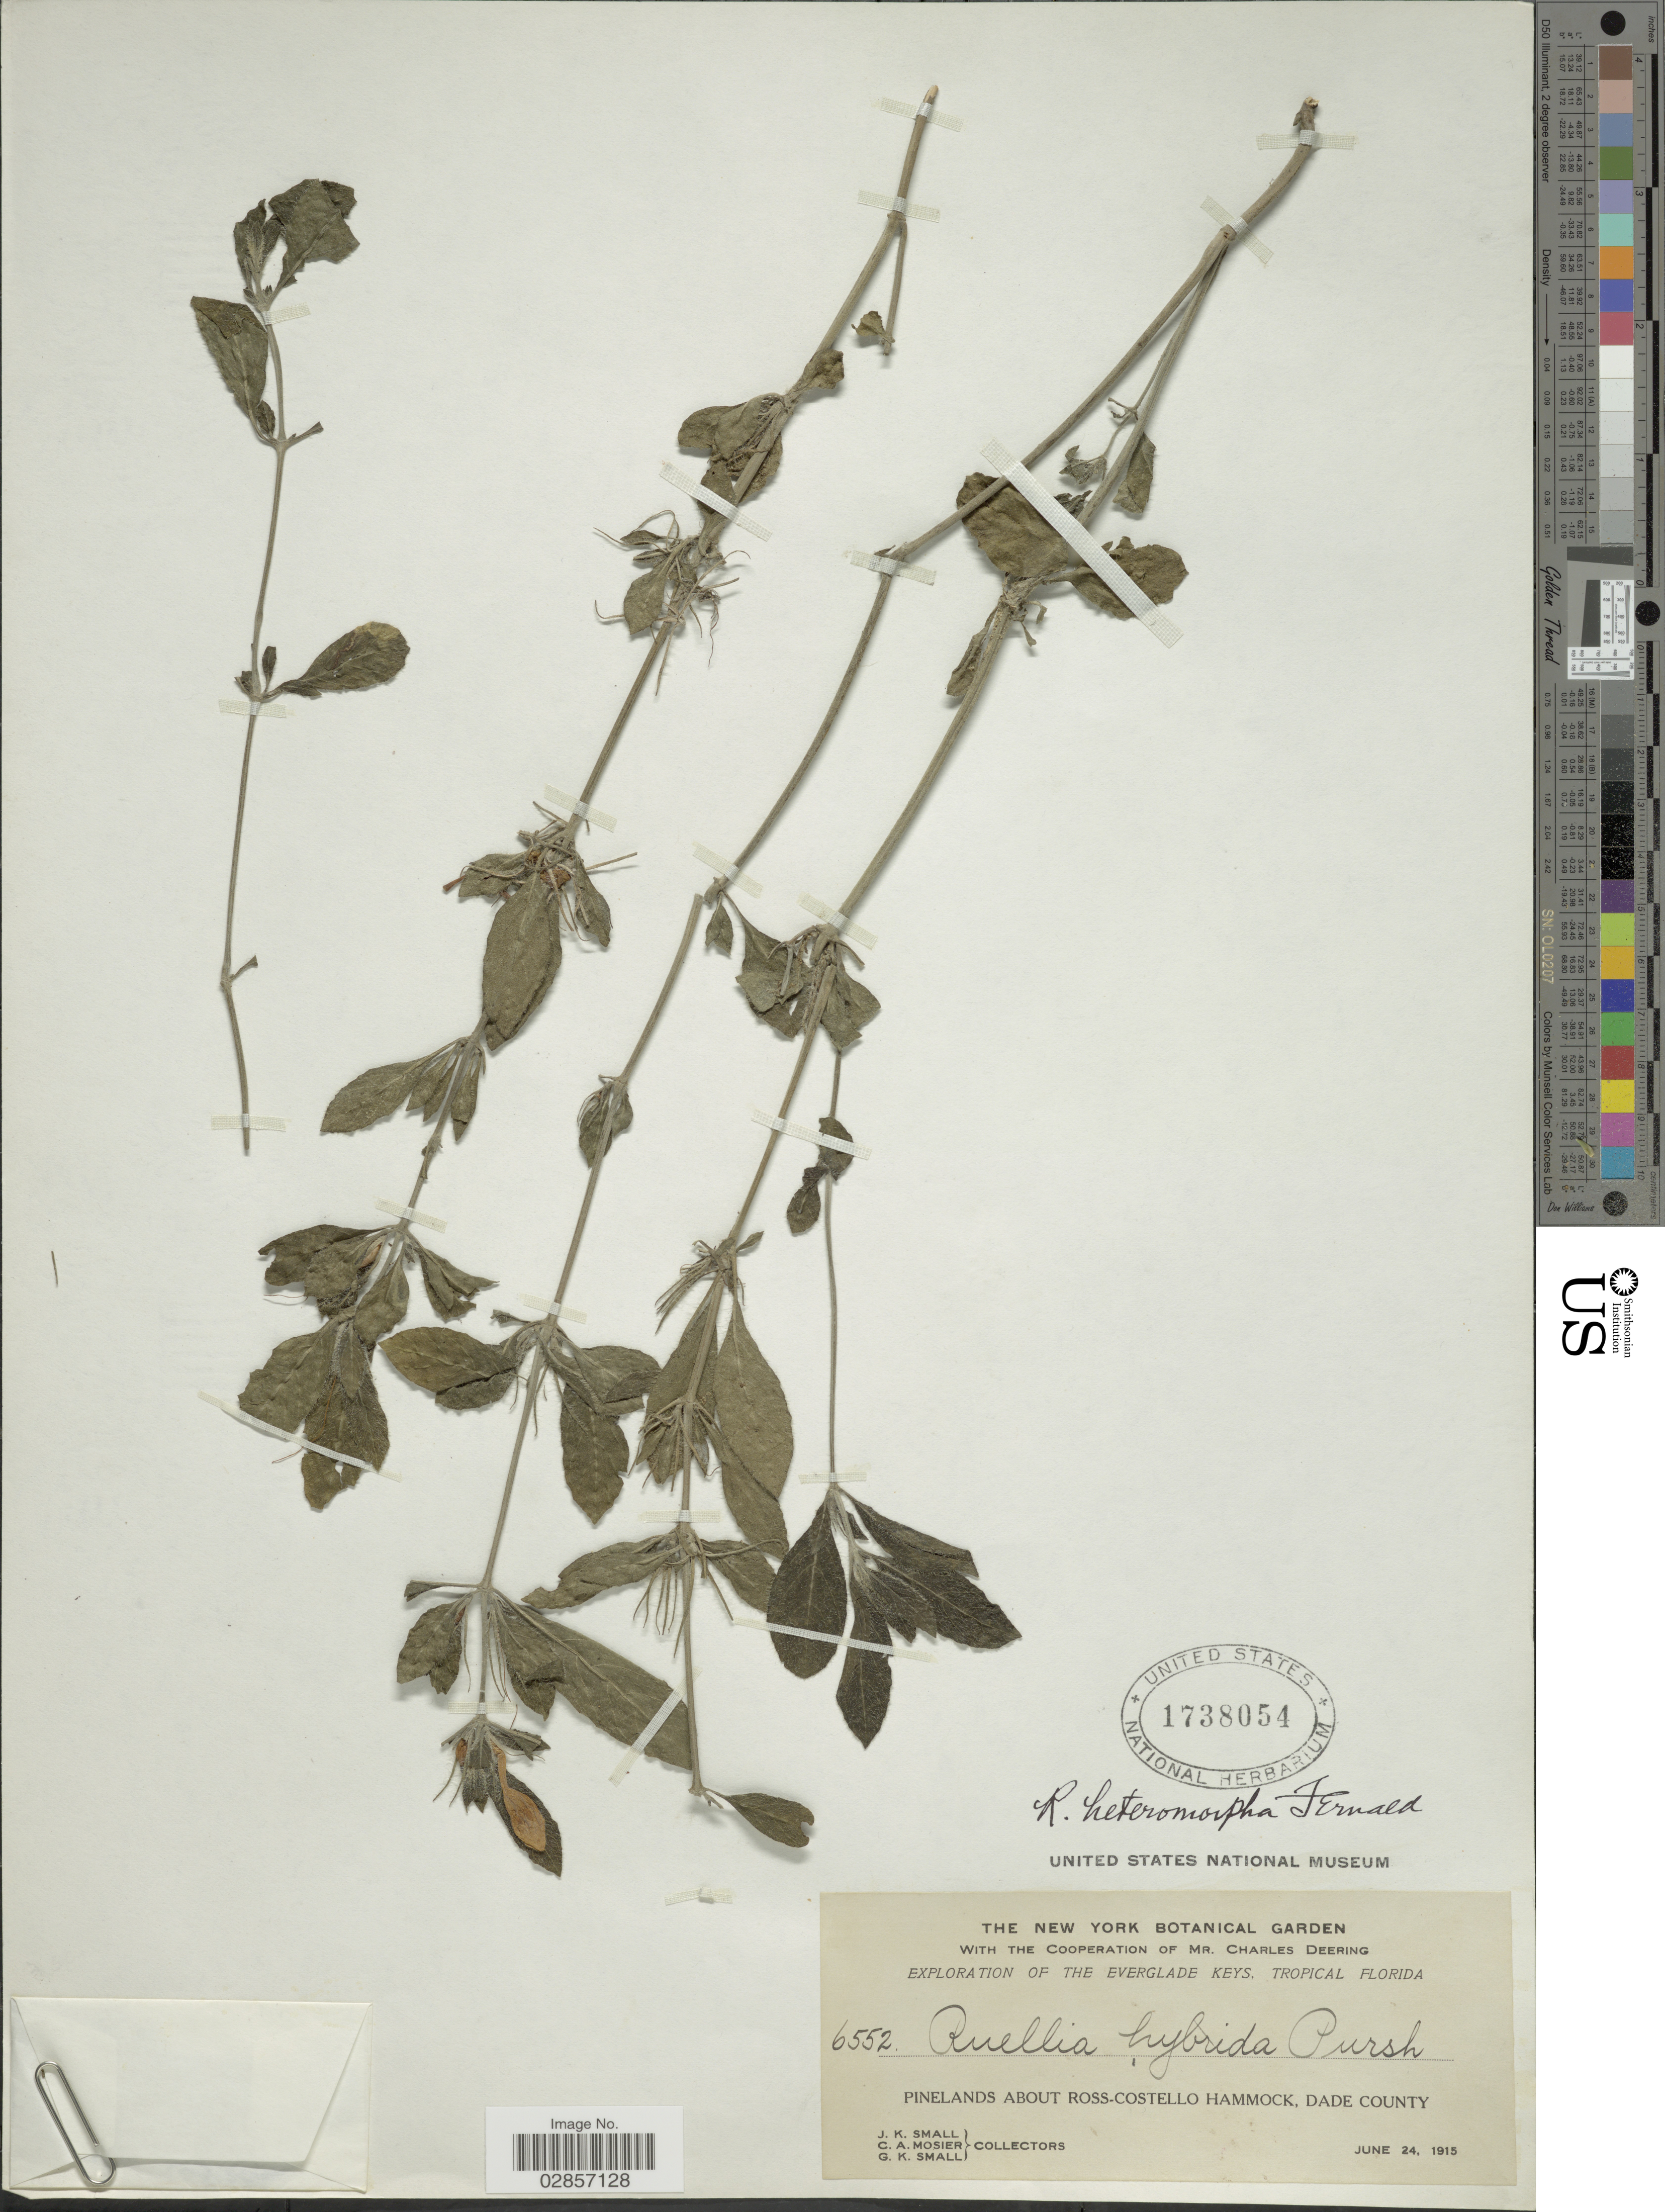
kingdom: Plantae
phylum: Tracheophyta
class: Magnoliopsida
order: Lamiales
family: Acanthaceae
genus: Ruellia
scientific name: Ruellia heteromorpha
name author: Fernald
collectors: J. K. Small, C. A. Mosier & G. K. Small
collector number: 6552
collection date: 1915-06-24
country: United States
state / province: Florida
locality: Everglade Keys, Tropical Florida. Pinelands about Ross-Costello Hammock, Dade County.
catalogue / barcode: US 1738054